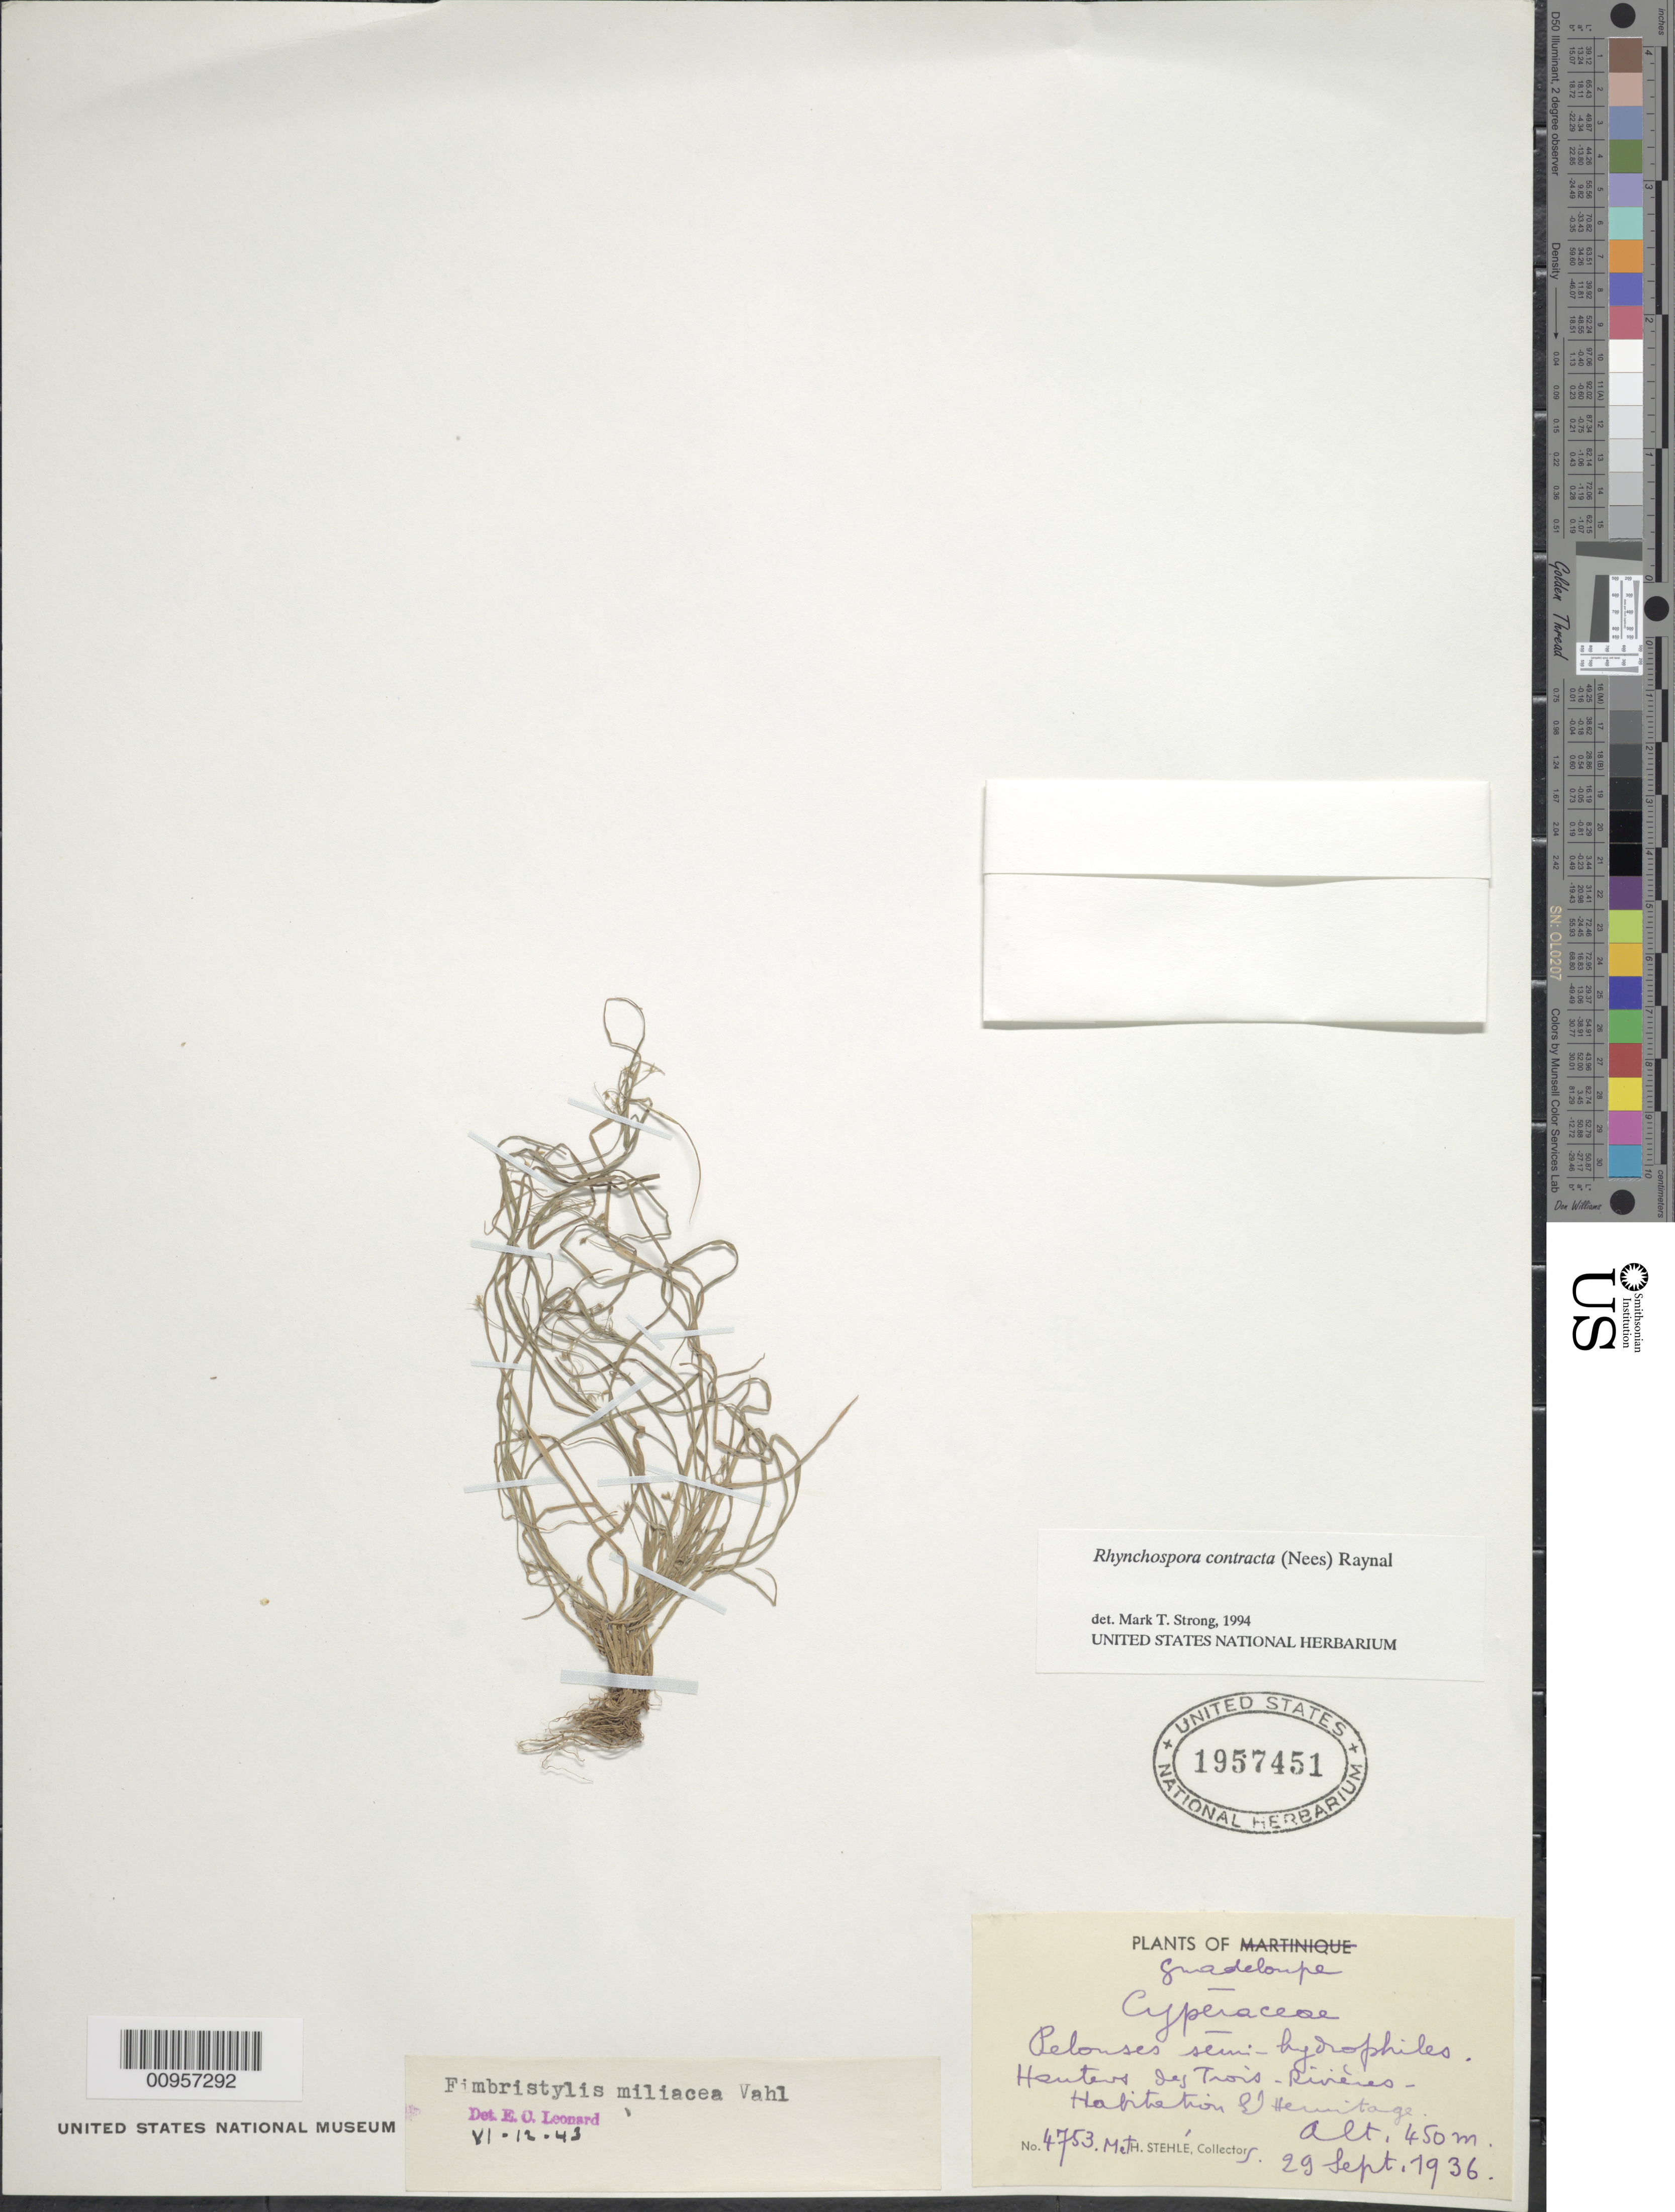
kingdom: Plantae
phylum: Tracheophyta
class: Liliopsida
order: Poales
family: Cyperaceae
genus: Rhynchospora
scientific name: Rhynchospora contracta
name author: (Nees) J. Raynal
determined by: Strong, M. T., (US), Smithsonian Institution - National Museum of Natural History (UNITED STATES)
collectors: H. Stehlé & M. Stehlé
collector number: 4753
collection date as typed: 29 Sep 1936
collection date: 1936-09-29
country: Guadeloupe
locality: Hauteur des Trois Rivières, Habitation E. Hermitage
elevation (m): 450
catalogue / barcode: US 1957451